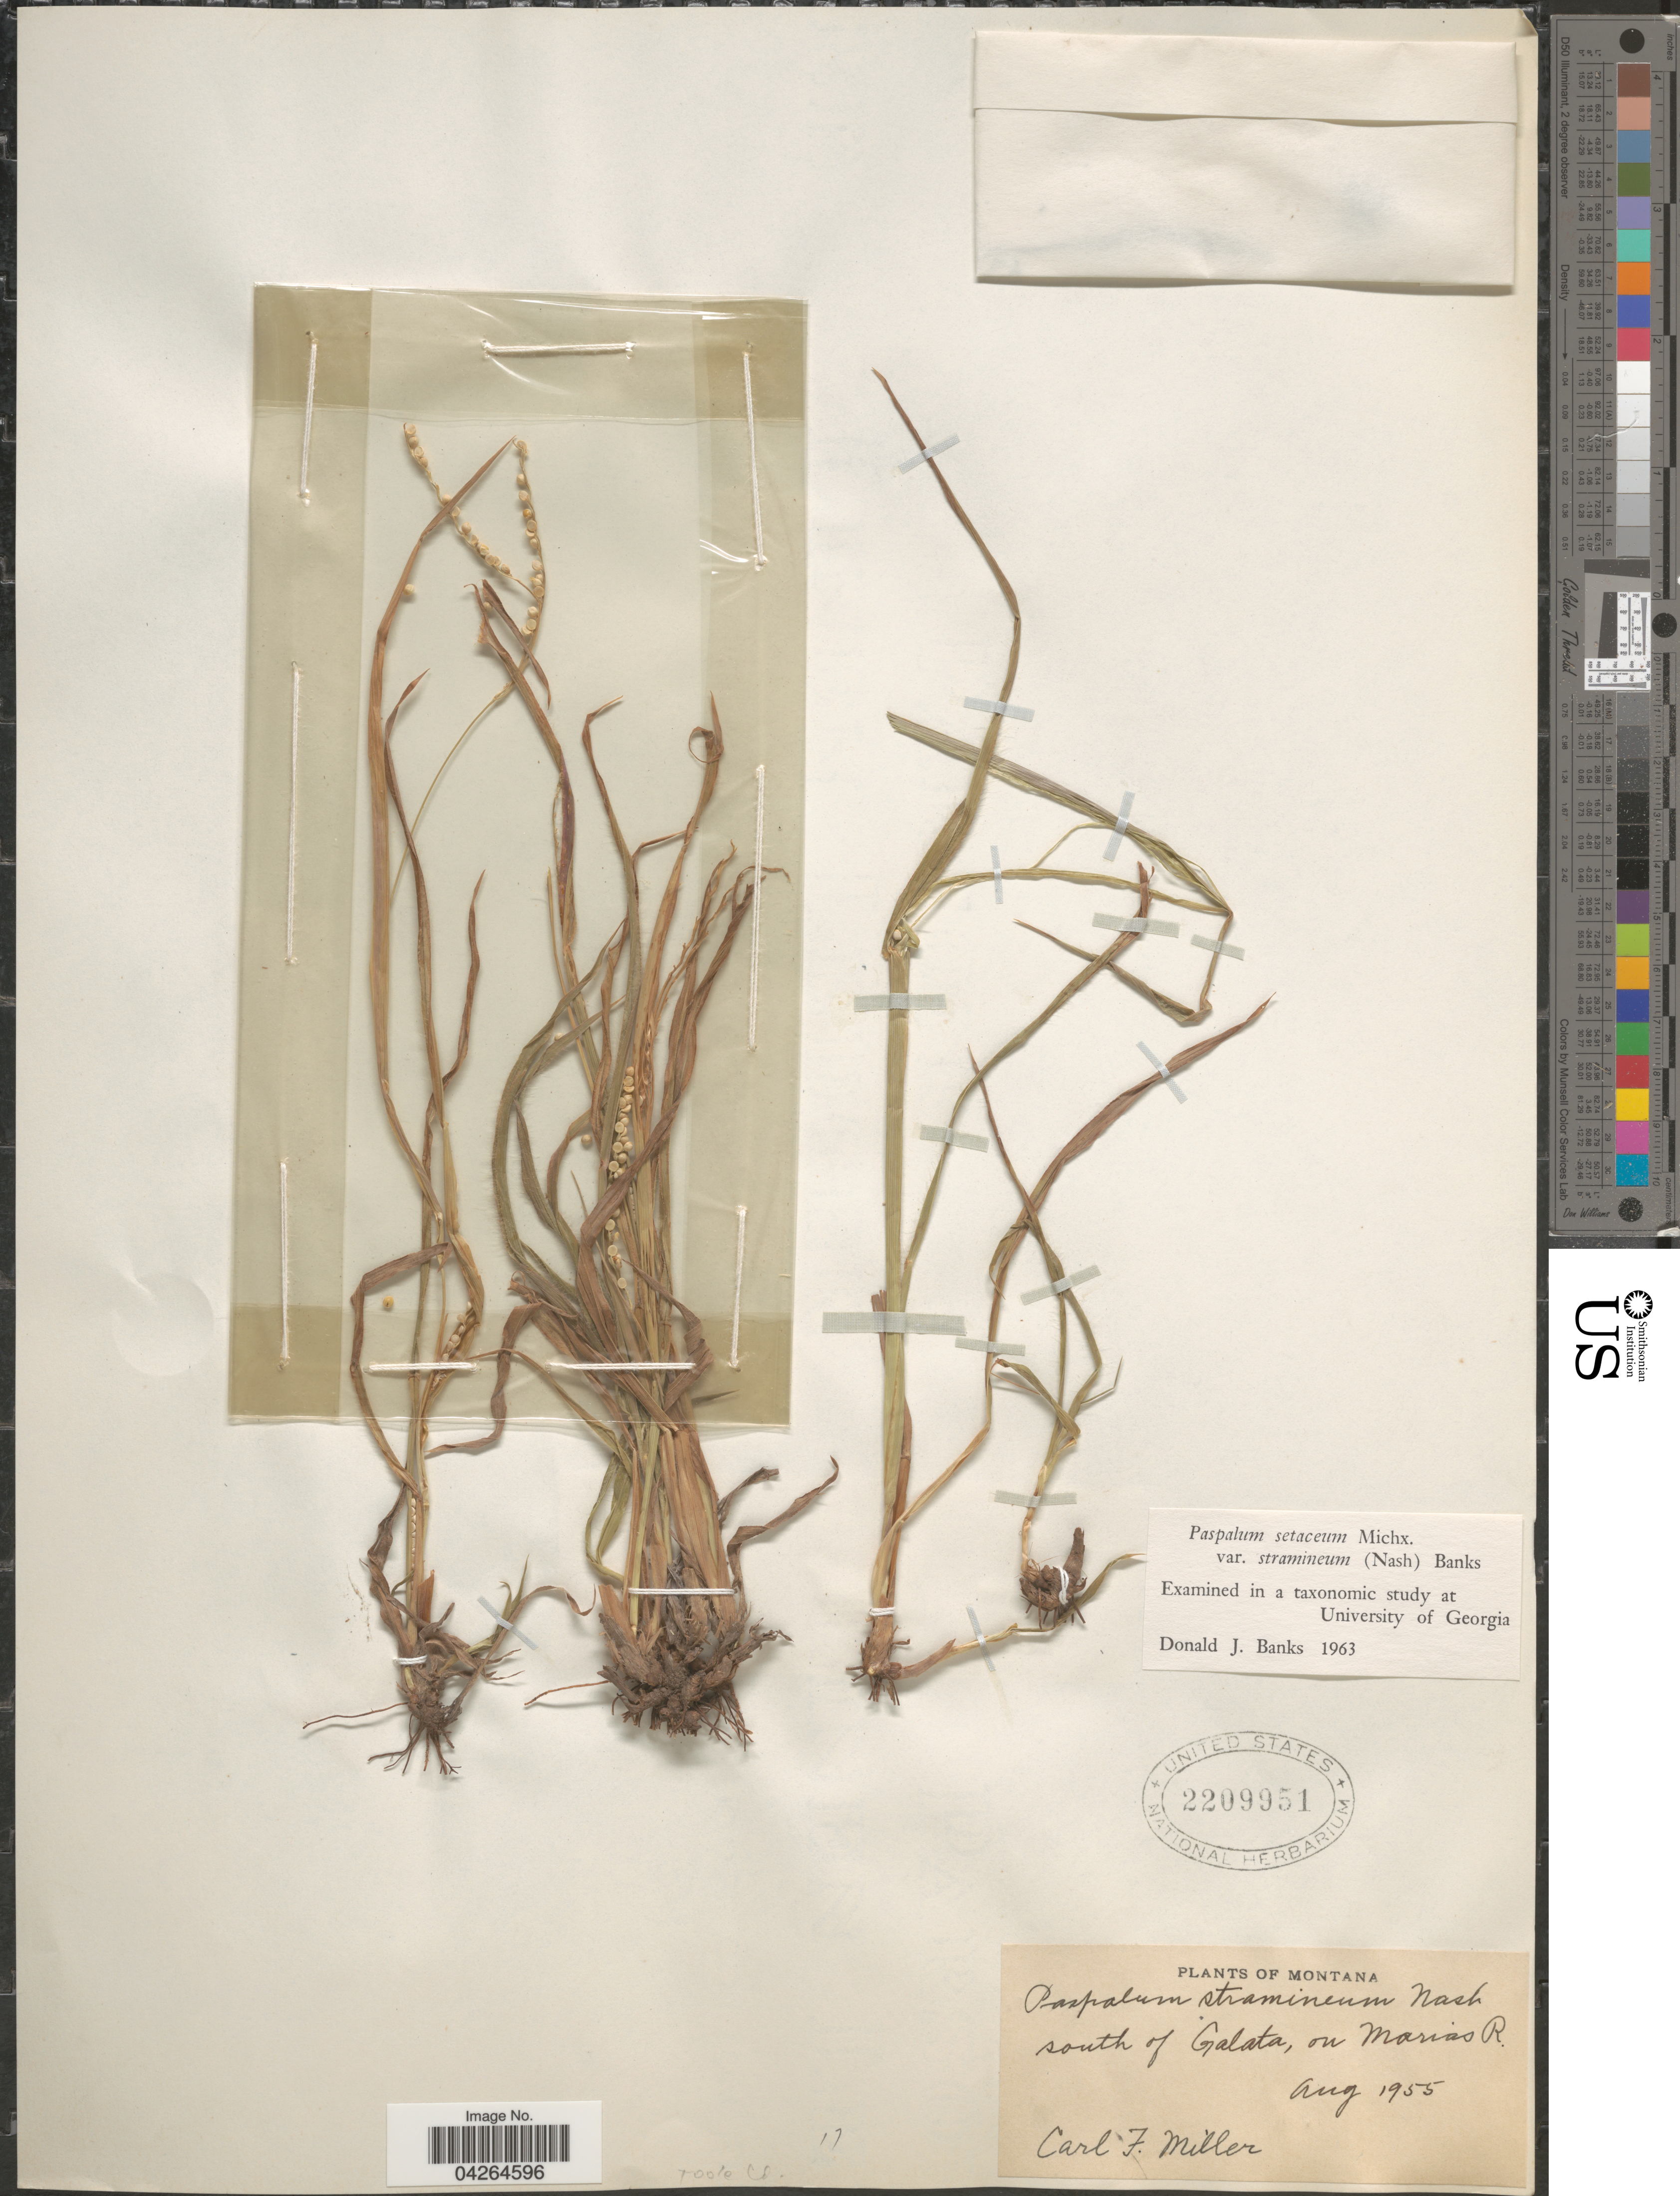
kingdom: Plantae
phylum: Tracheophyta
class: Liliopsida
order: Poales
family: Poaceae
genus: Paspalum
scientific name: Paspalum setaceum var. stramineum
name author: (Nash) D.J. Banks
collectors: C. Miller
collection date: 1955-08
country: United States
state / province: Montana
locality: South of Galata, on Marias R. Toole Co.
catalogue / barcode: US 2209951